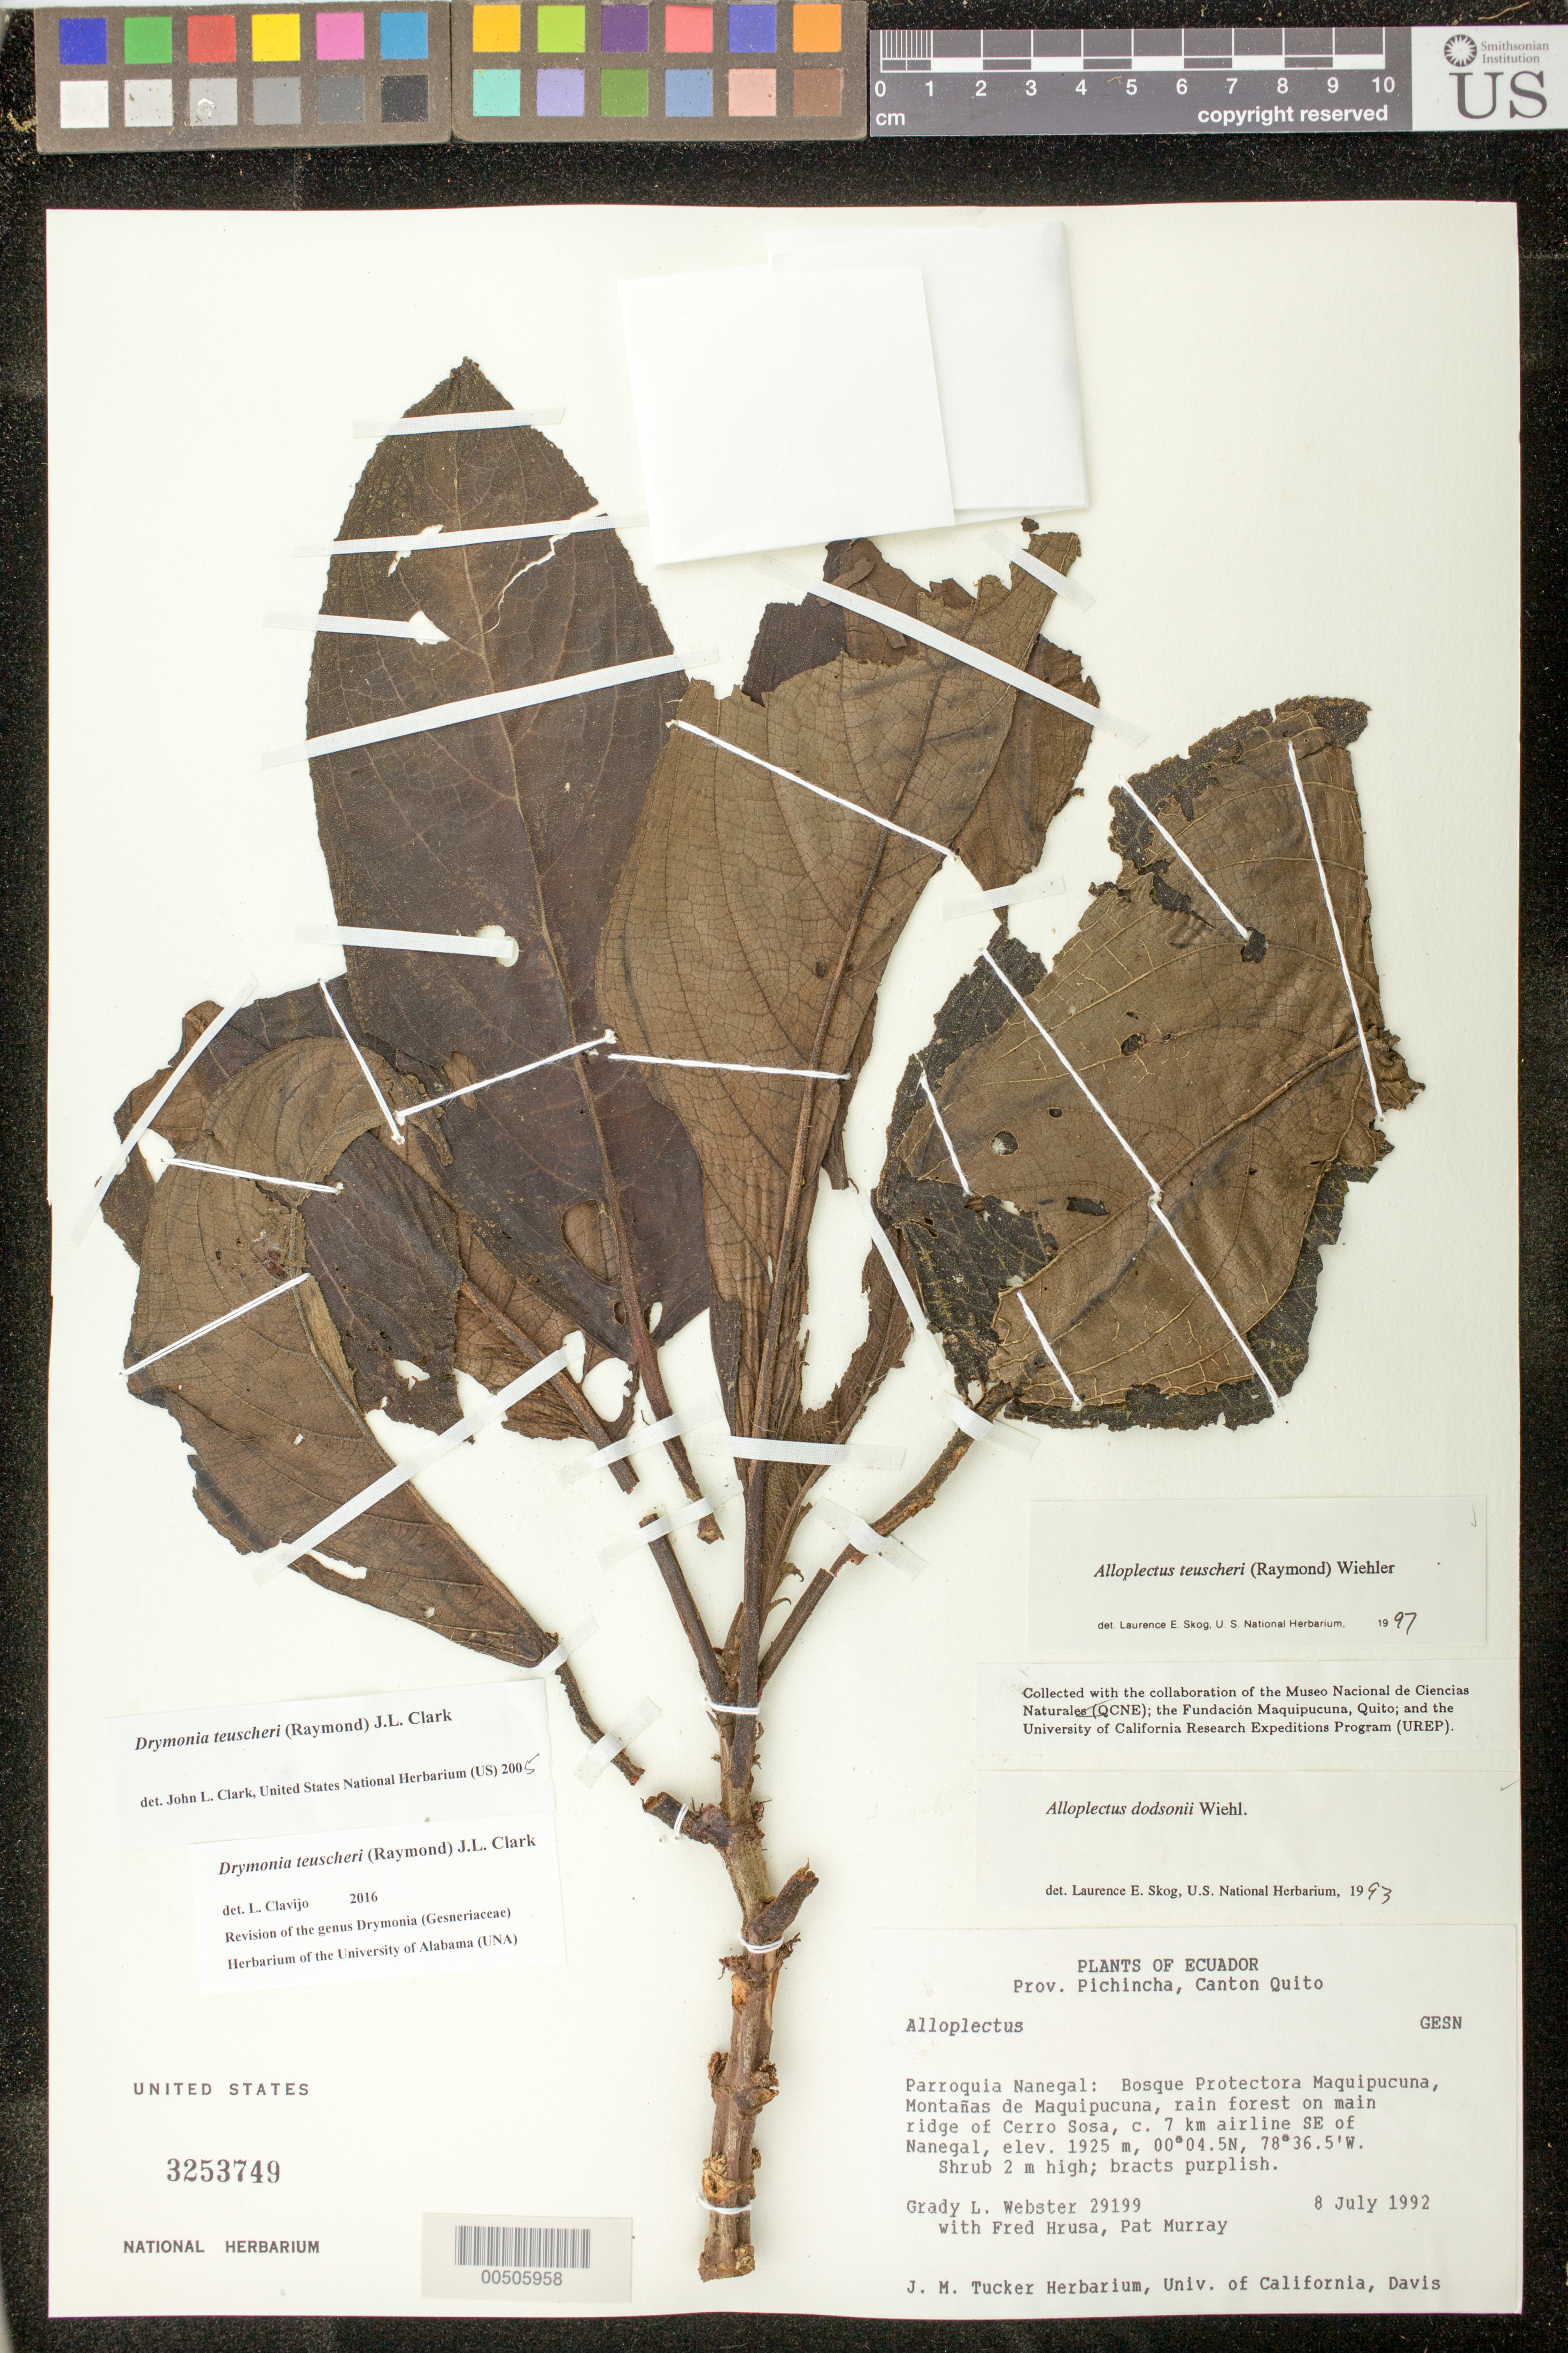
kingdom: Plantae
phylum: Tracheophyta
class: Magnoliopsida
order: Lamiales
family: Gesneriaceae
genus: Drymonia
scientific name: Drymonia teuscheri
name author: (Raymond) J.L. Clark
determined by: Clark, J. L., (SEL), The Marie Selby Botanical Garden (UNITED STATES)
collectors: G. L. Webster, G. Hrusa & P. Murray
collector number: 29199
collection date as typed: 08 Jul 1992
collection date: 1992-07-08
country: Ecuador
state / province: Pichincha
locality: Canton Quito, Parroquia Nanegal: Bosque Protectora Maquipucuna, Montañas de Maquipucuna, on main ridge of Cerro Sosa, c. 7 km airline SE of Nanegal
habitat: Rain forest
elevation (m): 1925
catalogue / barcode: US 3253749